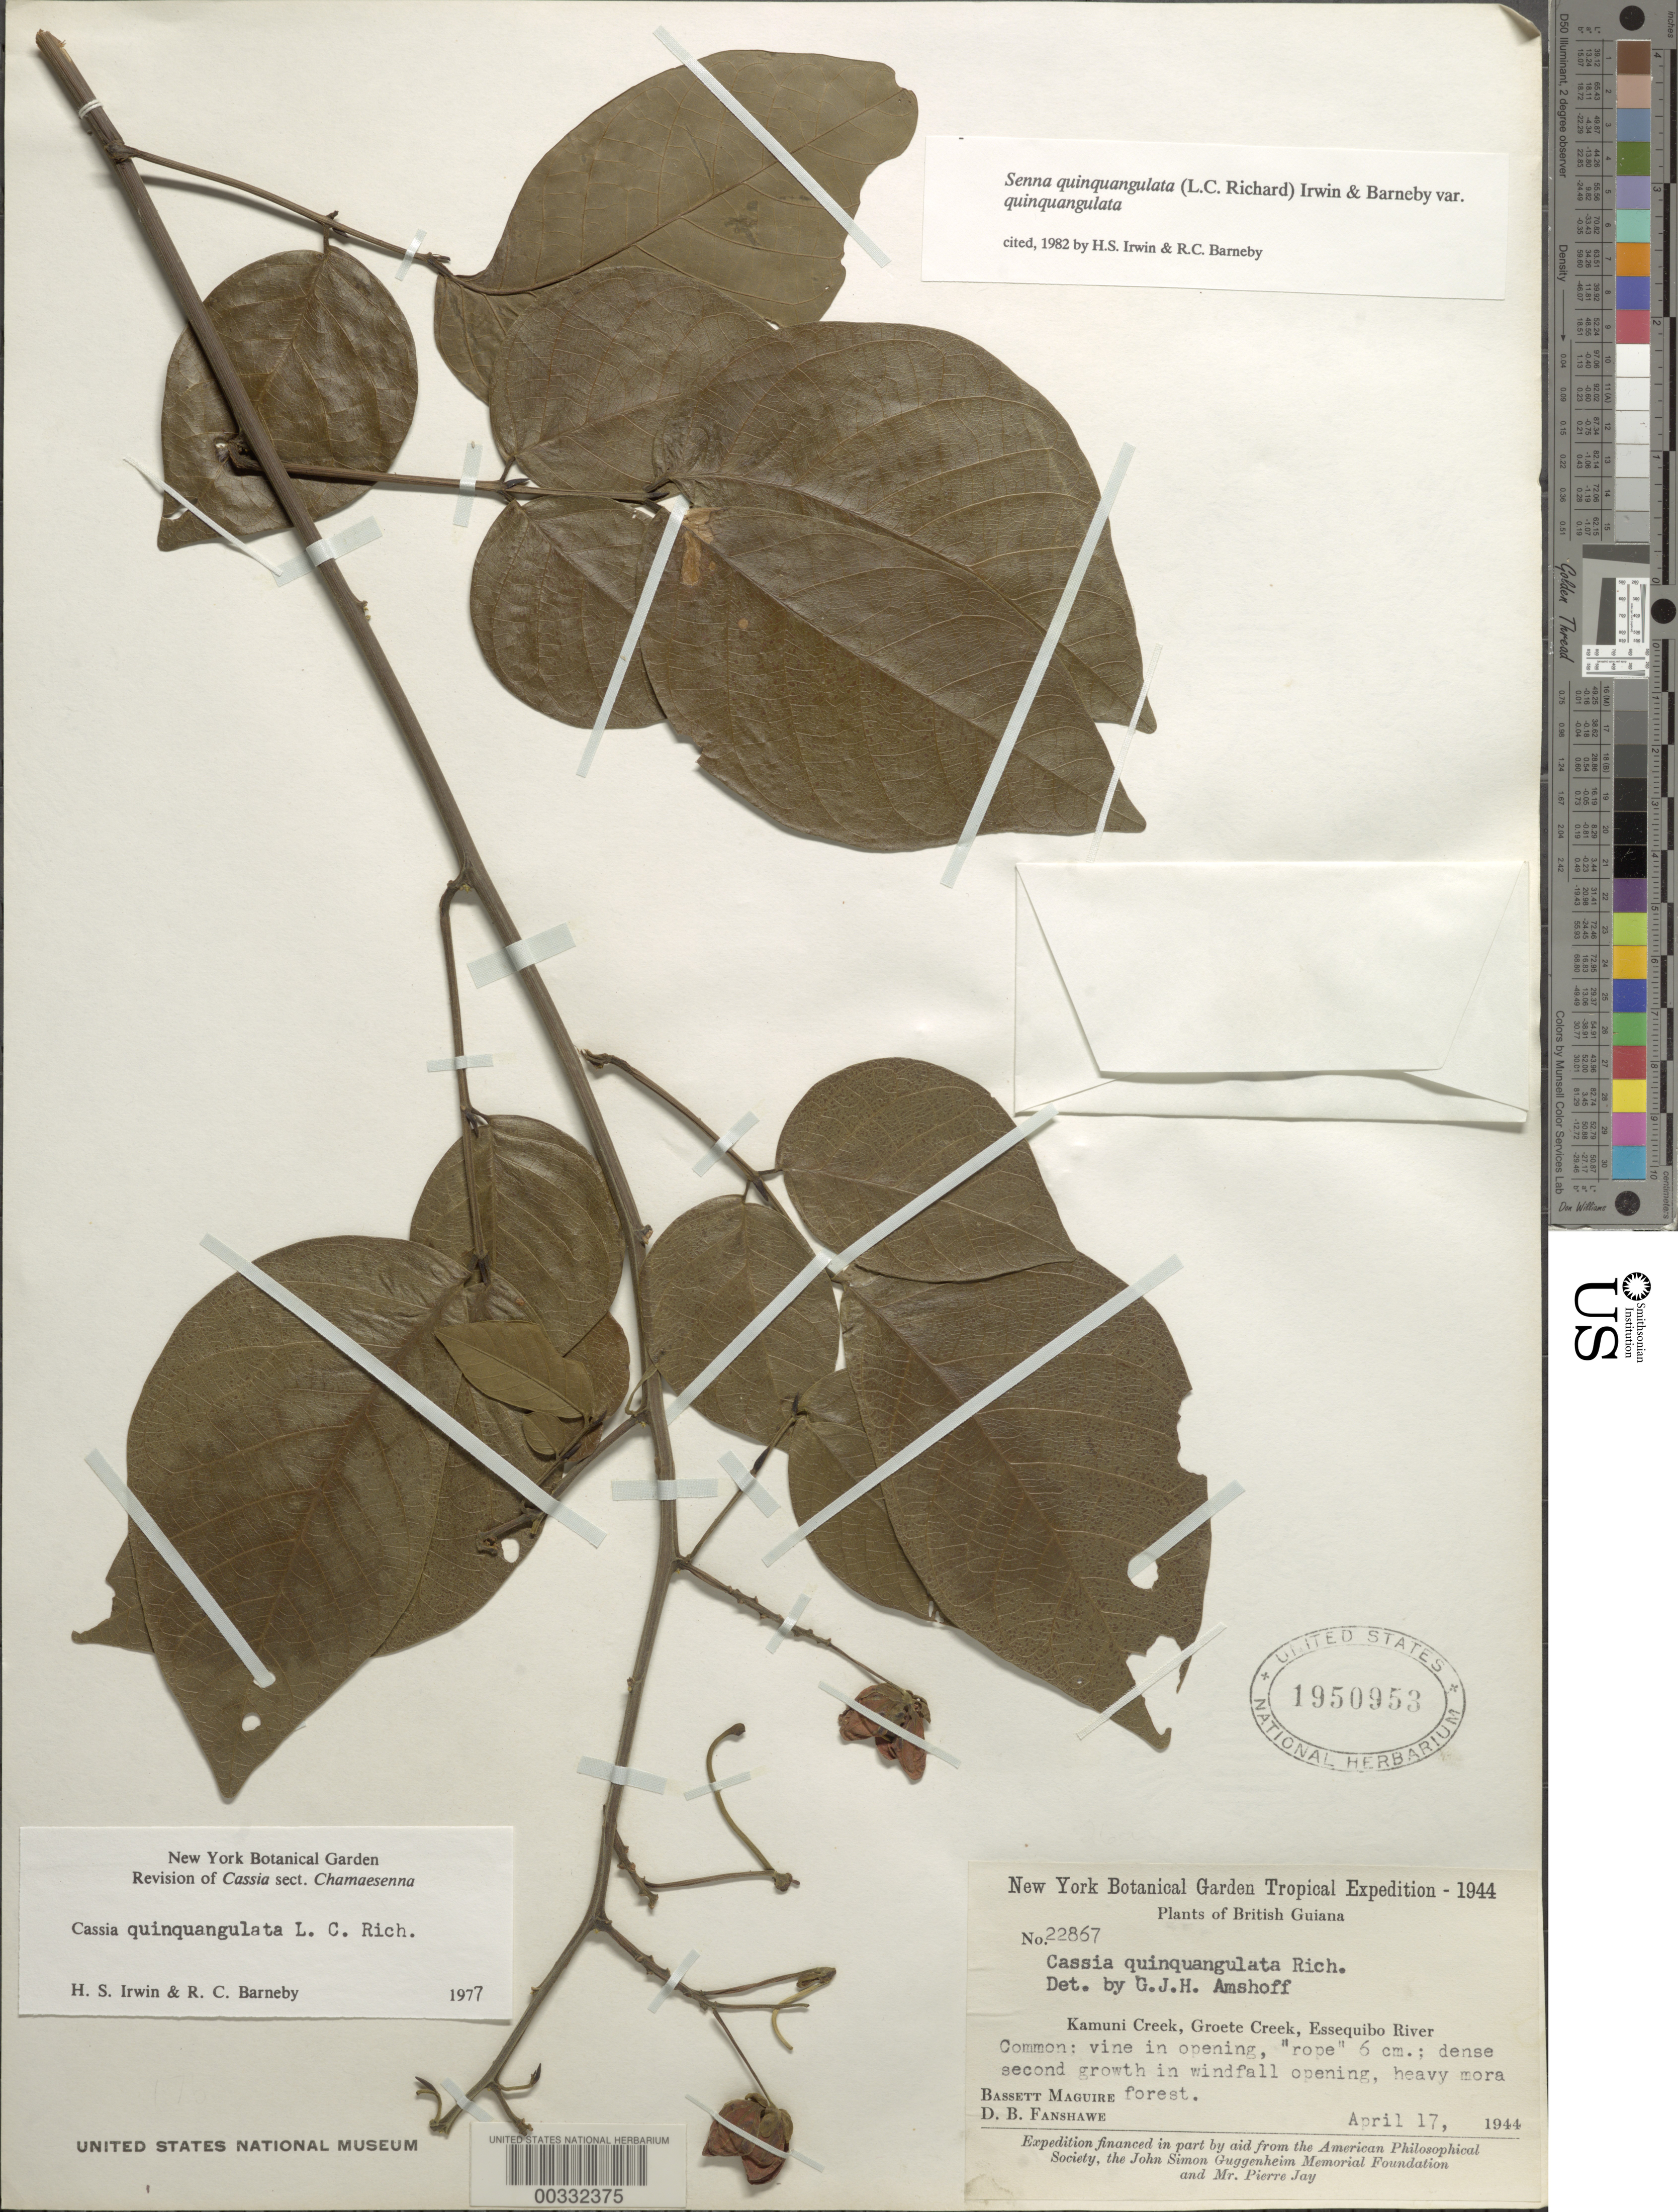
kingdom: Plantae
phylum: Tracheophyta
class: Magnoliopsida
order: Fabales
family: Fabaceae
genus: Senna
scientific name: Senna quinquangulata var. quinquangulata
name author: H.S. Irwin & Barneby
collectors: B. Maguire & D. B. Fanshawe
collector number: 22867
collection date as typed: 17 Apr 1944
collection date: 1944-04-17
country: Guyana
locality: Kamuni creek, groete creek, essequibo river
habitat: In opening; dense second growth in windfall opening, heavy mora forest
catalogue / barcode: US 1950953